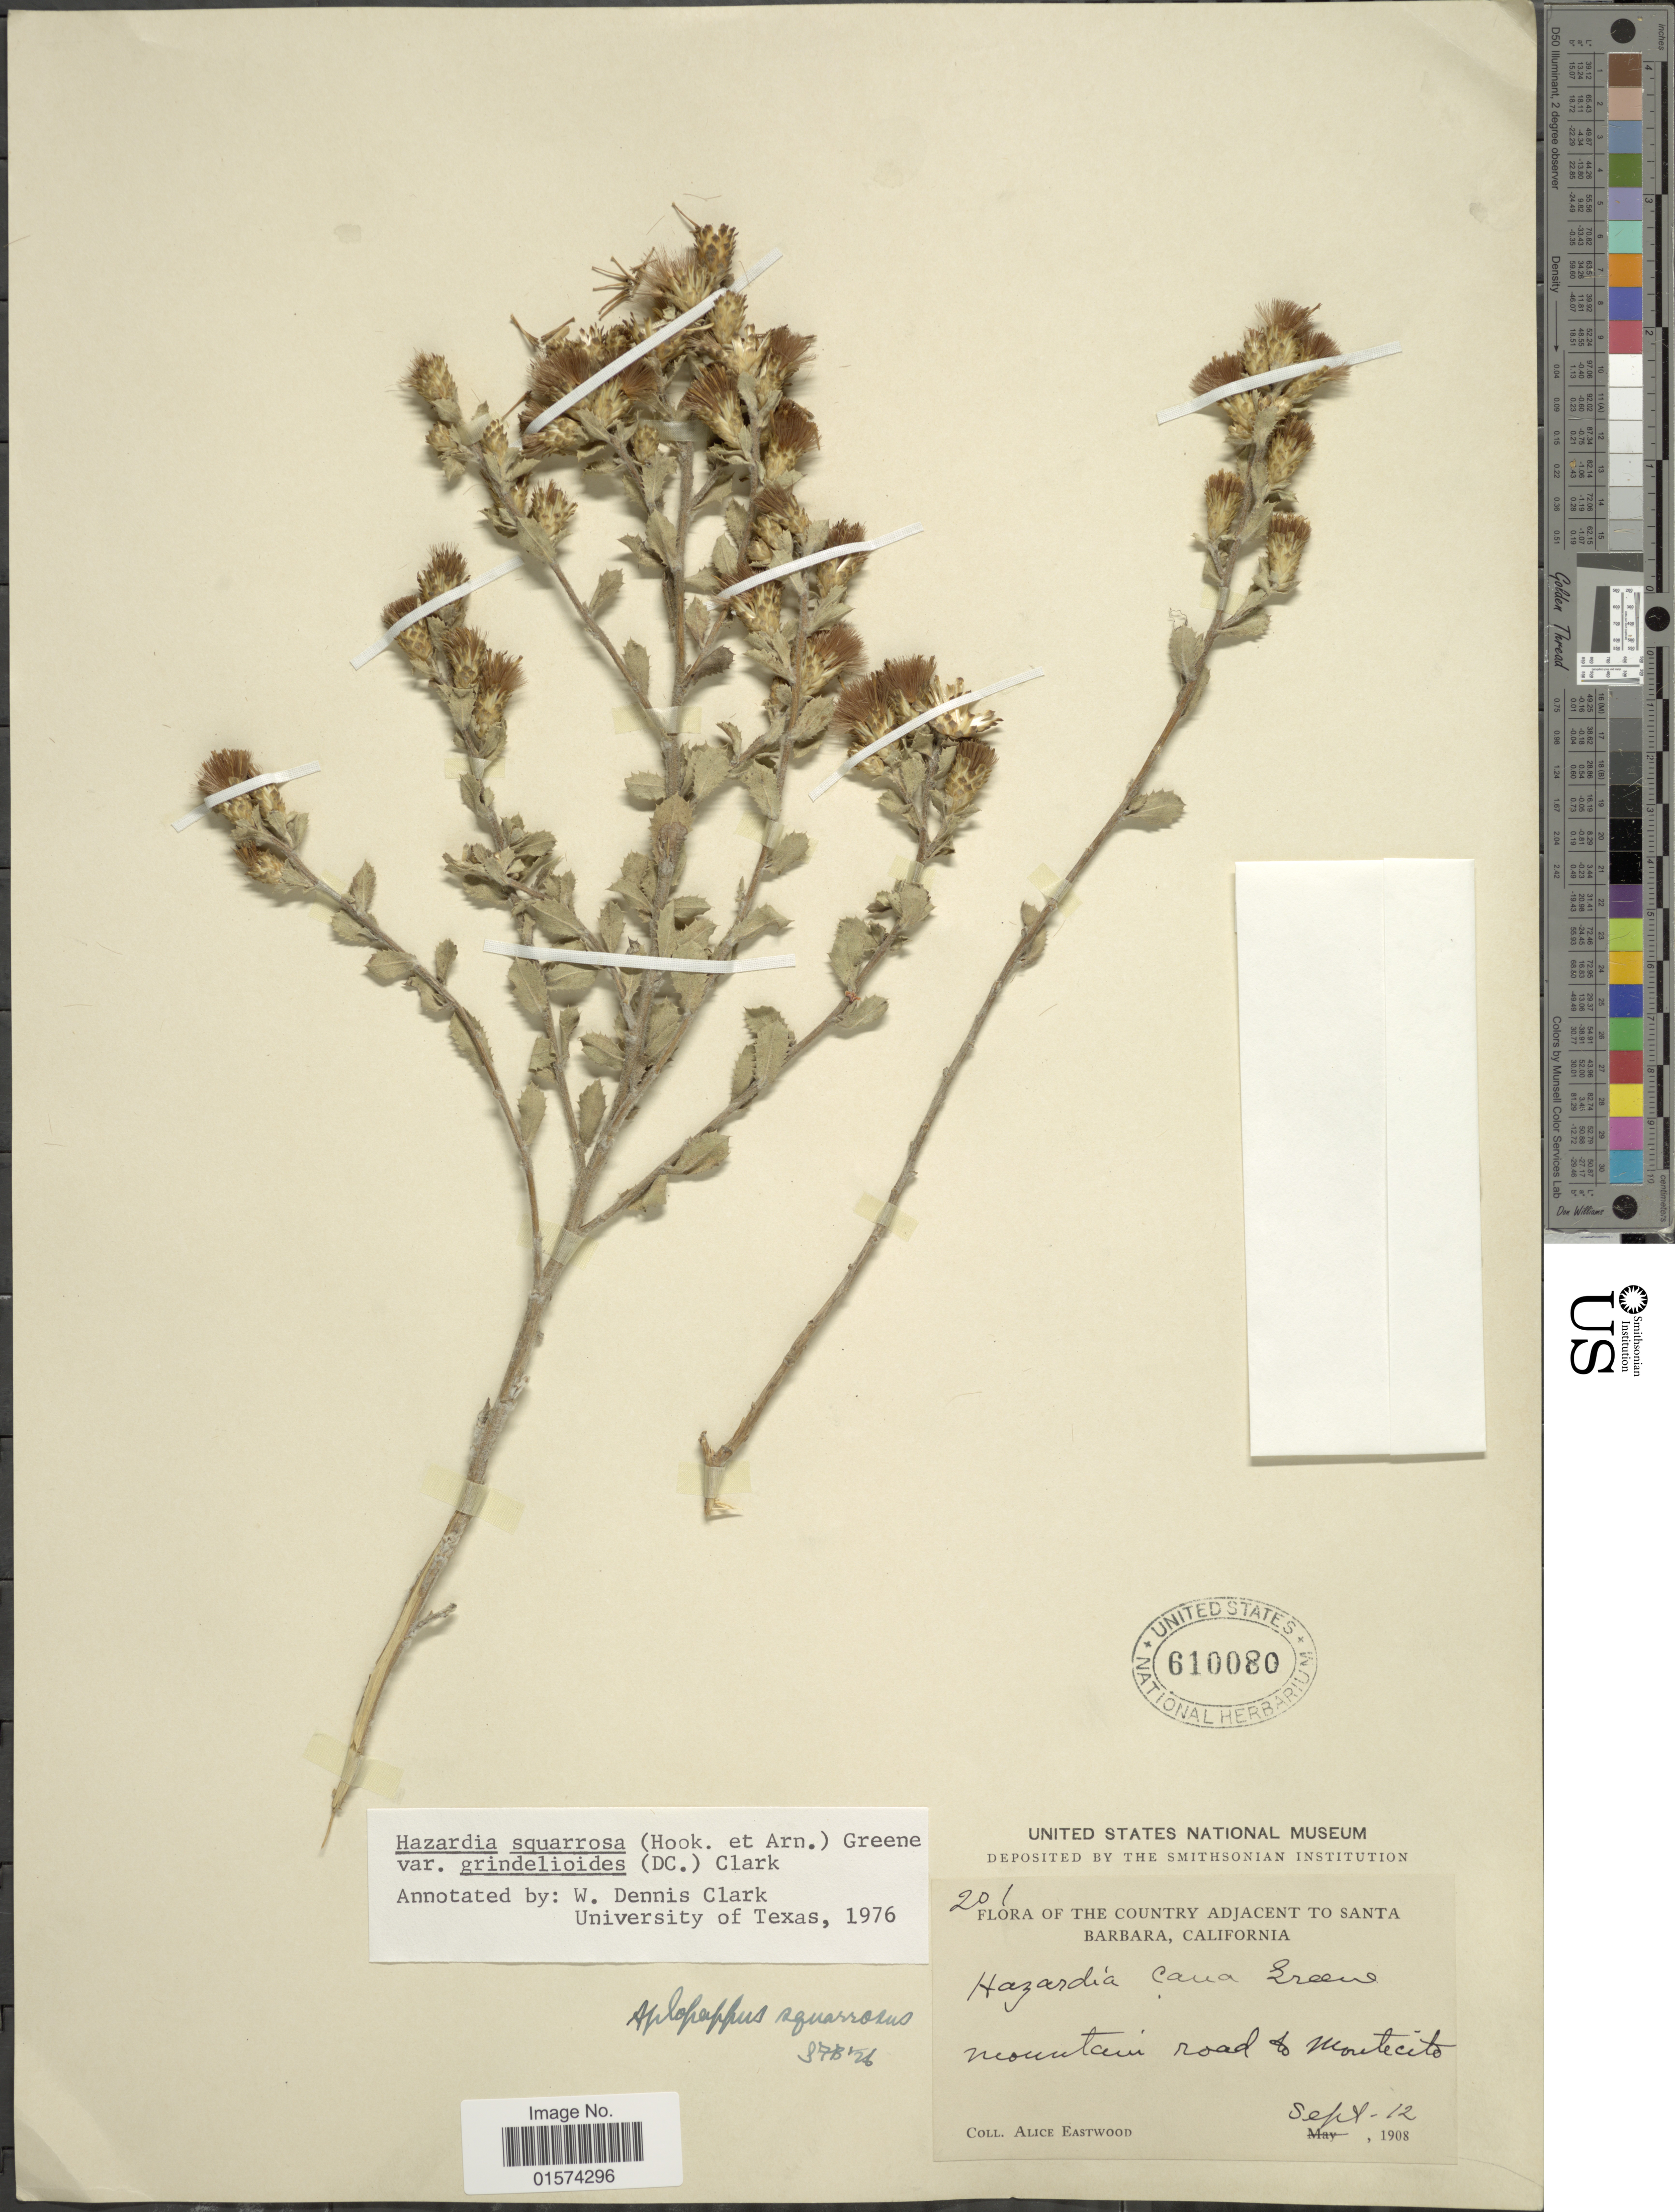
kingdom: Plantae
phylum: Tracheophyta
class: Magnoliopsida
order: Asterales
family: Asteraceae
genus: Hazardia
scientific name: Hazardia squarrosa var. grindelioides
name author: (DC.) W.D. Clark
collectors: A. Eastwood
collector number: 201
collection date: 1908-09-12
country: United States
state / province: California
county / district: Santa Barbara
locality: The Country Adjacent to Santa Barbara, mountain road to Montecito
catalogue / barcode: US 610080